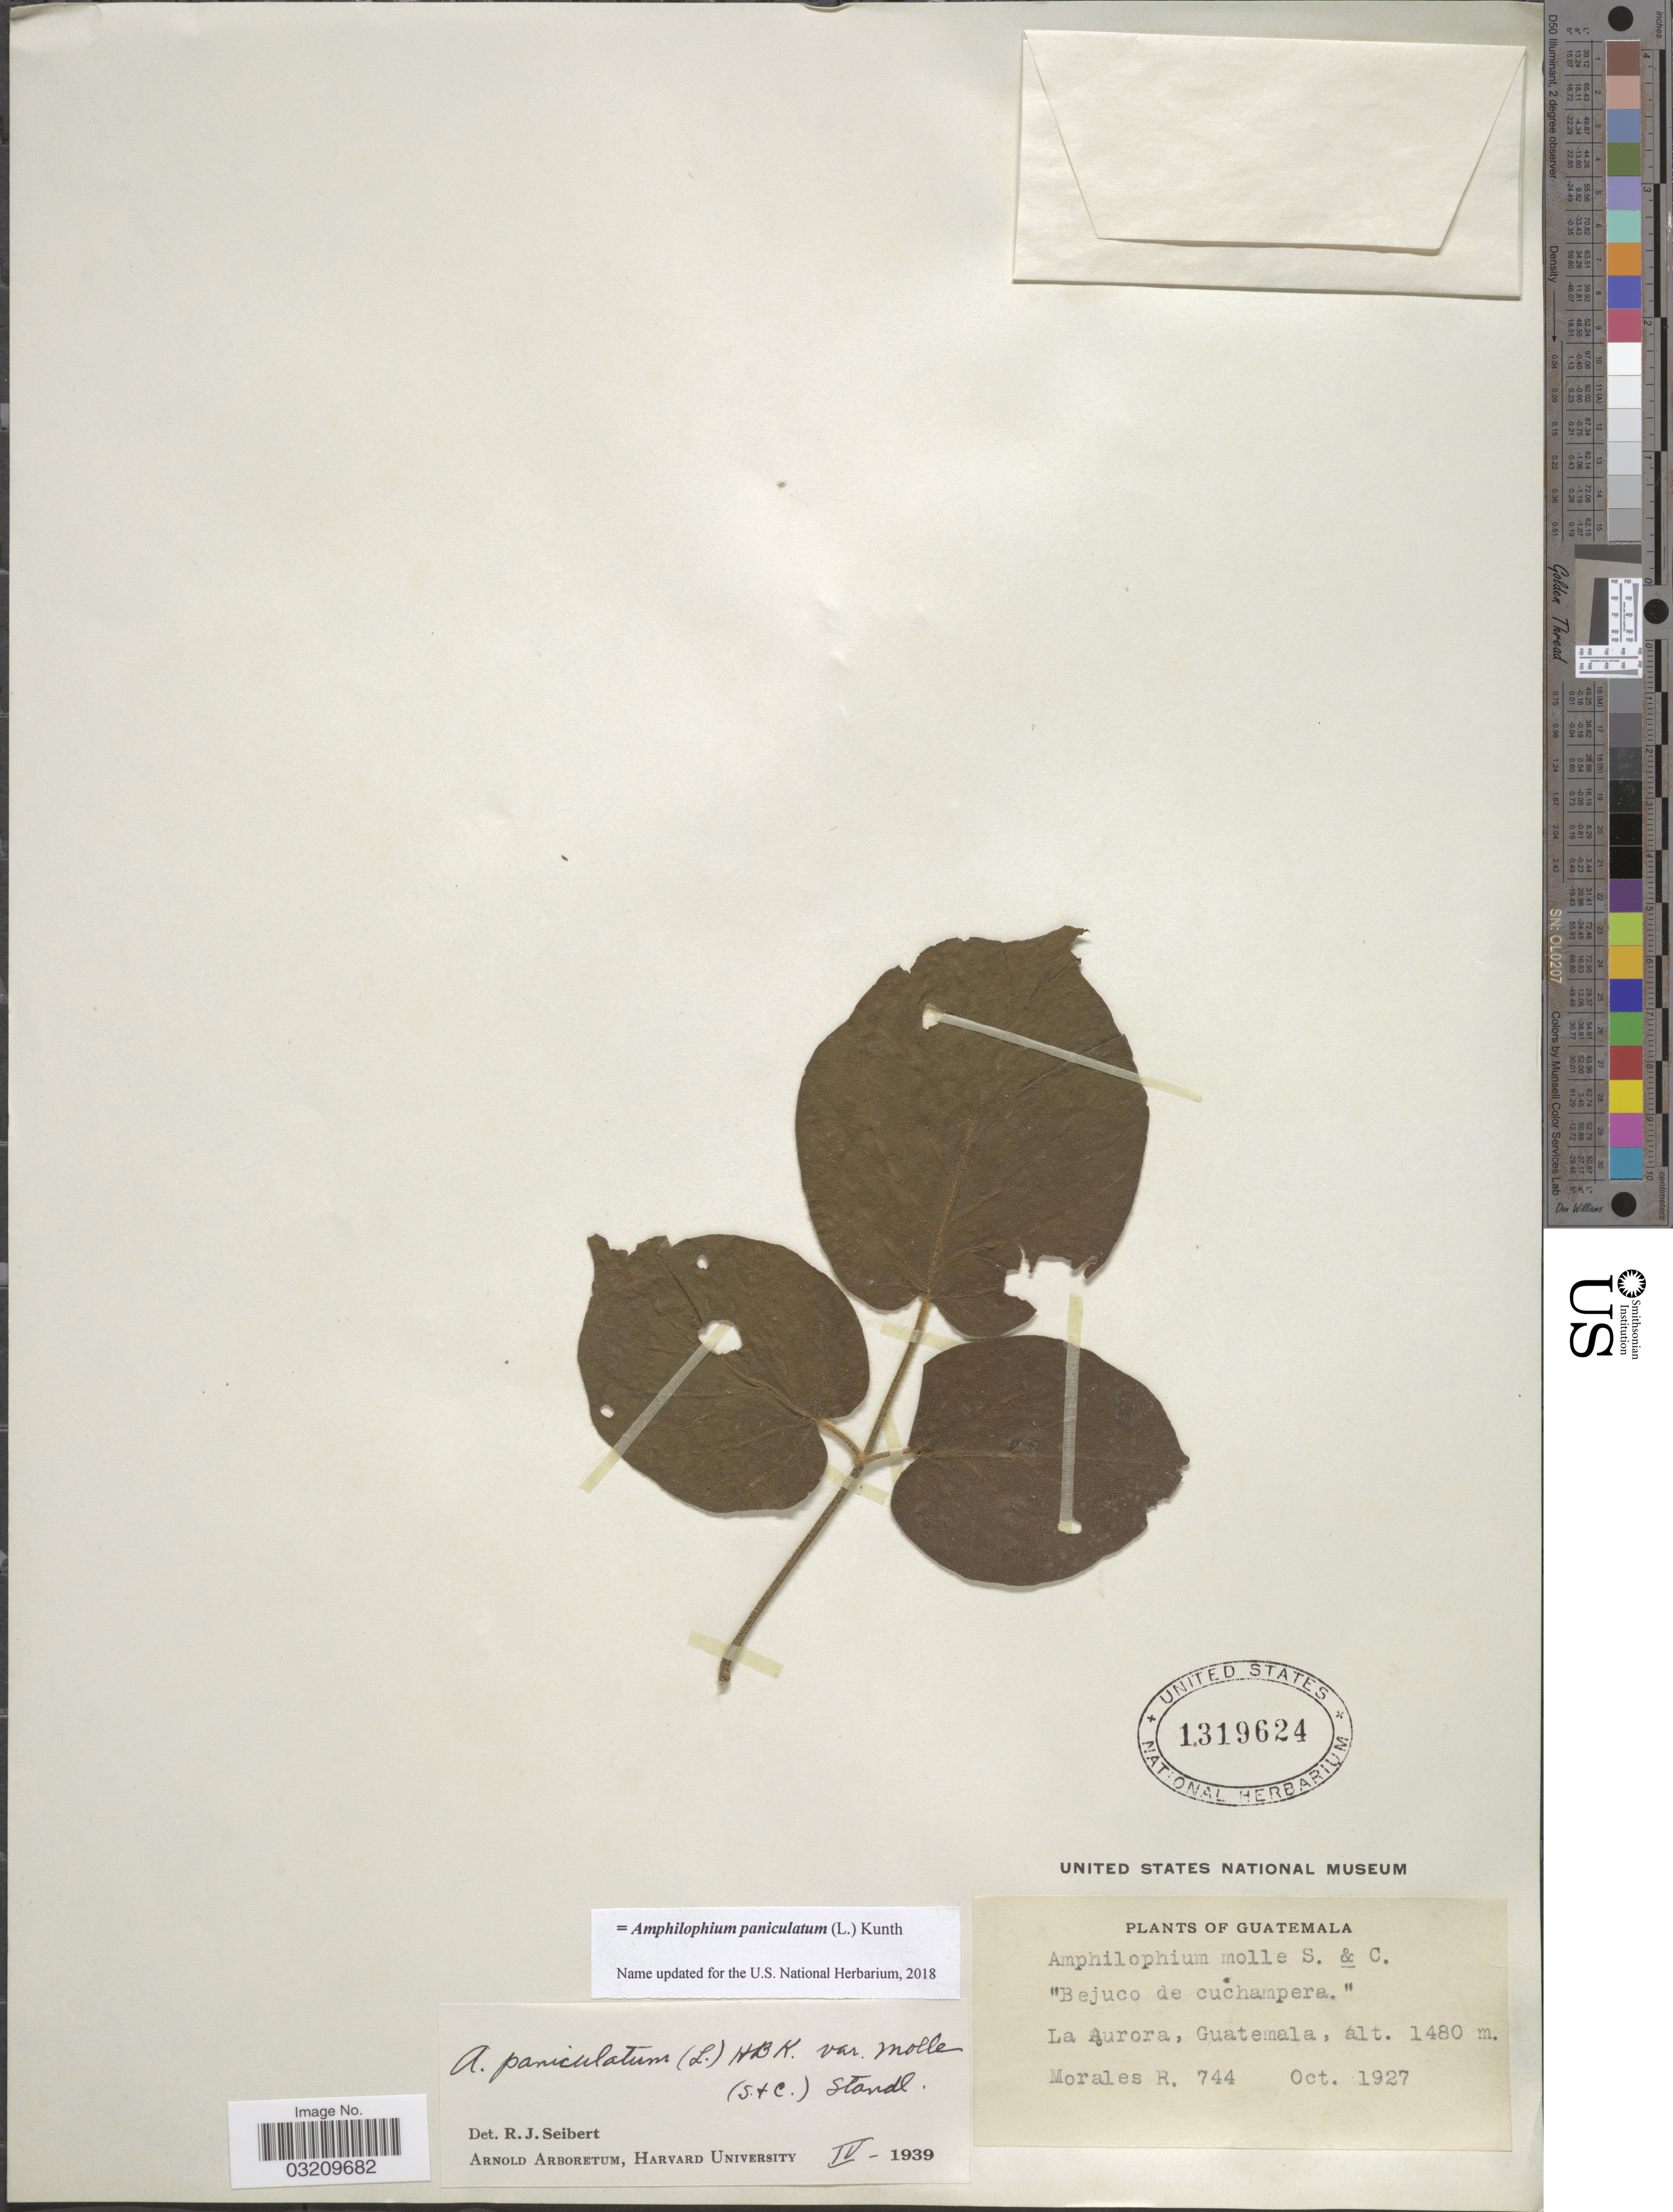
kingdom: Plantae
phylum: Tracheophyta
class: Magnoliopsida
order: Lamiales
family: Bignoniaceae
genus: Amphilophium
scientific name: Amphilophium paniculatum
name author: (L.) Kunth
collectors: R. Morales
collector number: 744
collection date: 1927-10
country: Guatemala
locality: La Aurora, Guatemala.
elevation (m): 1480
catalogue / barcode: US 1319624